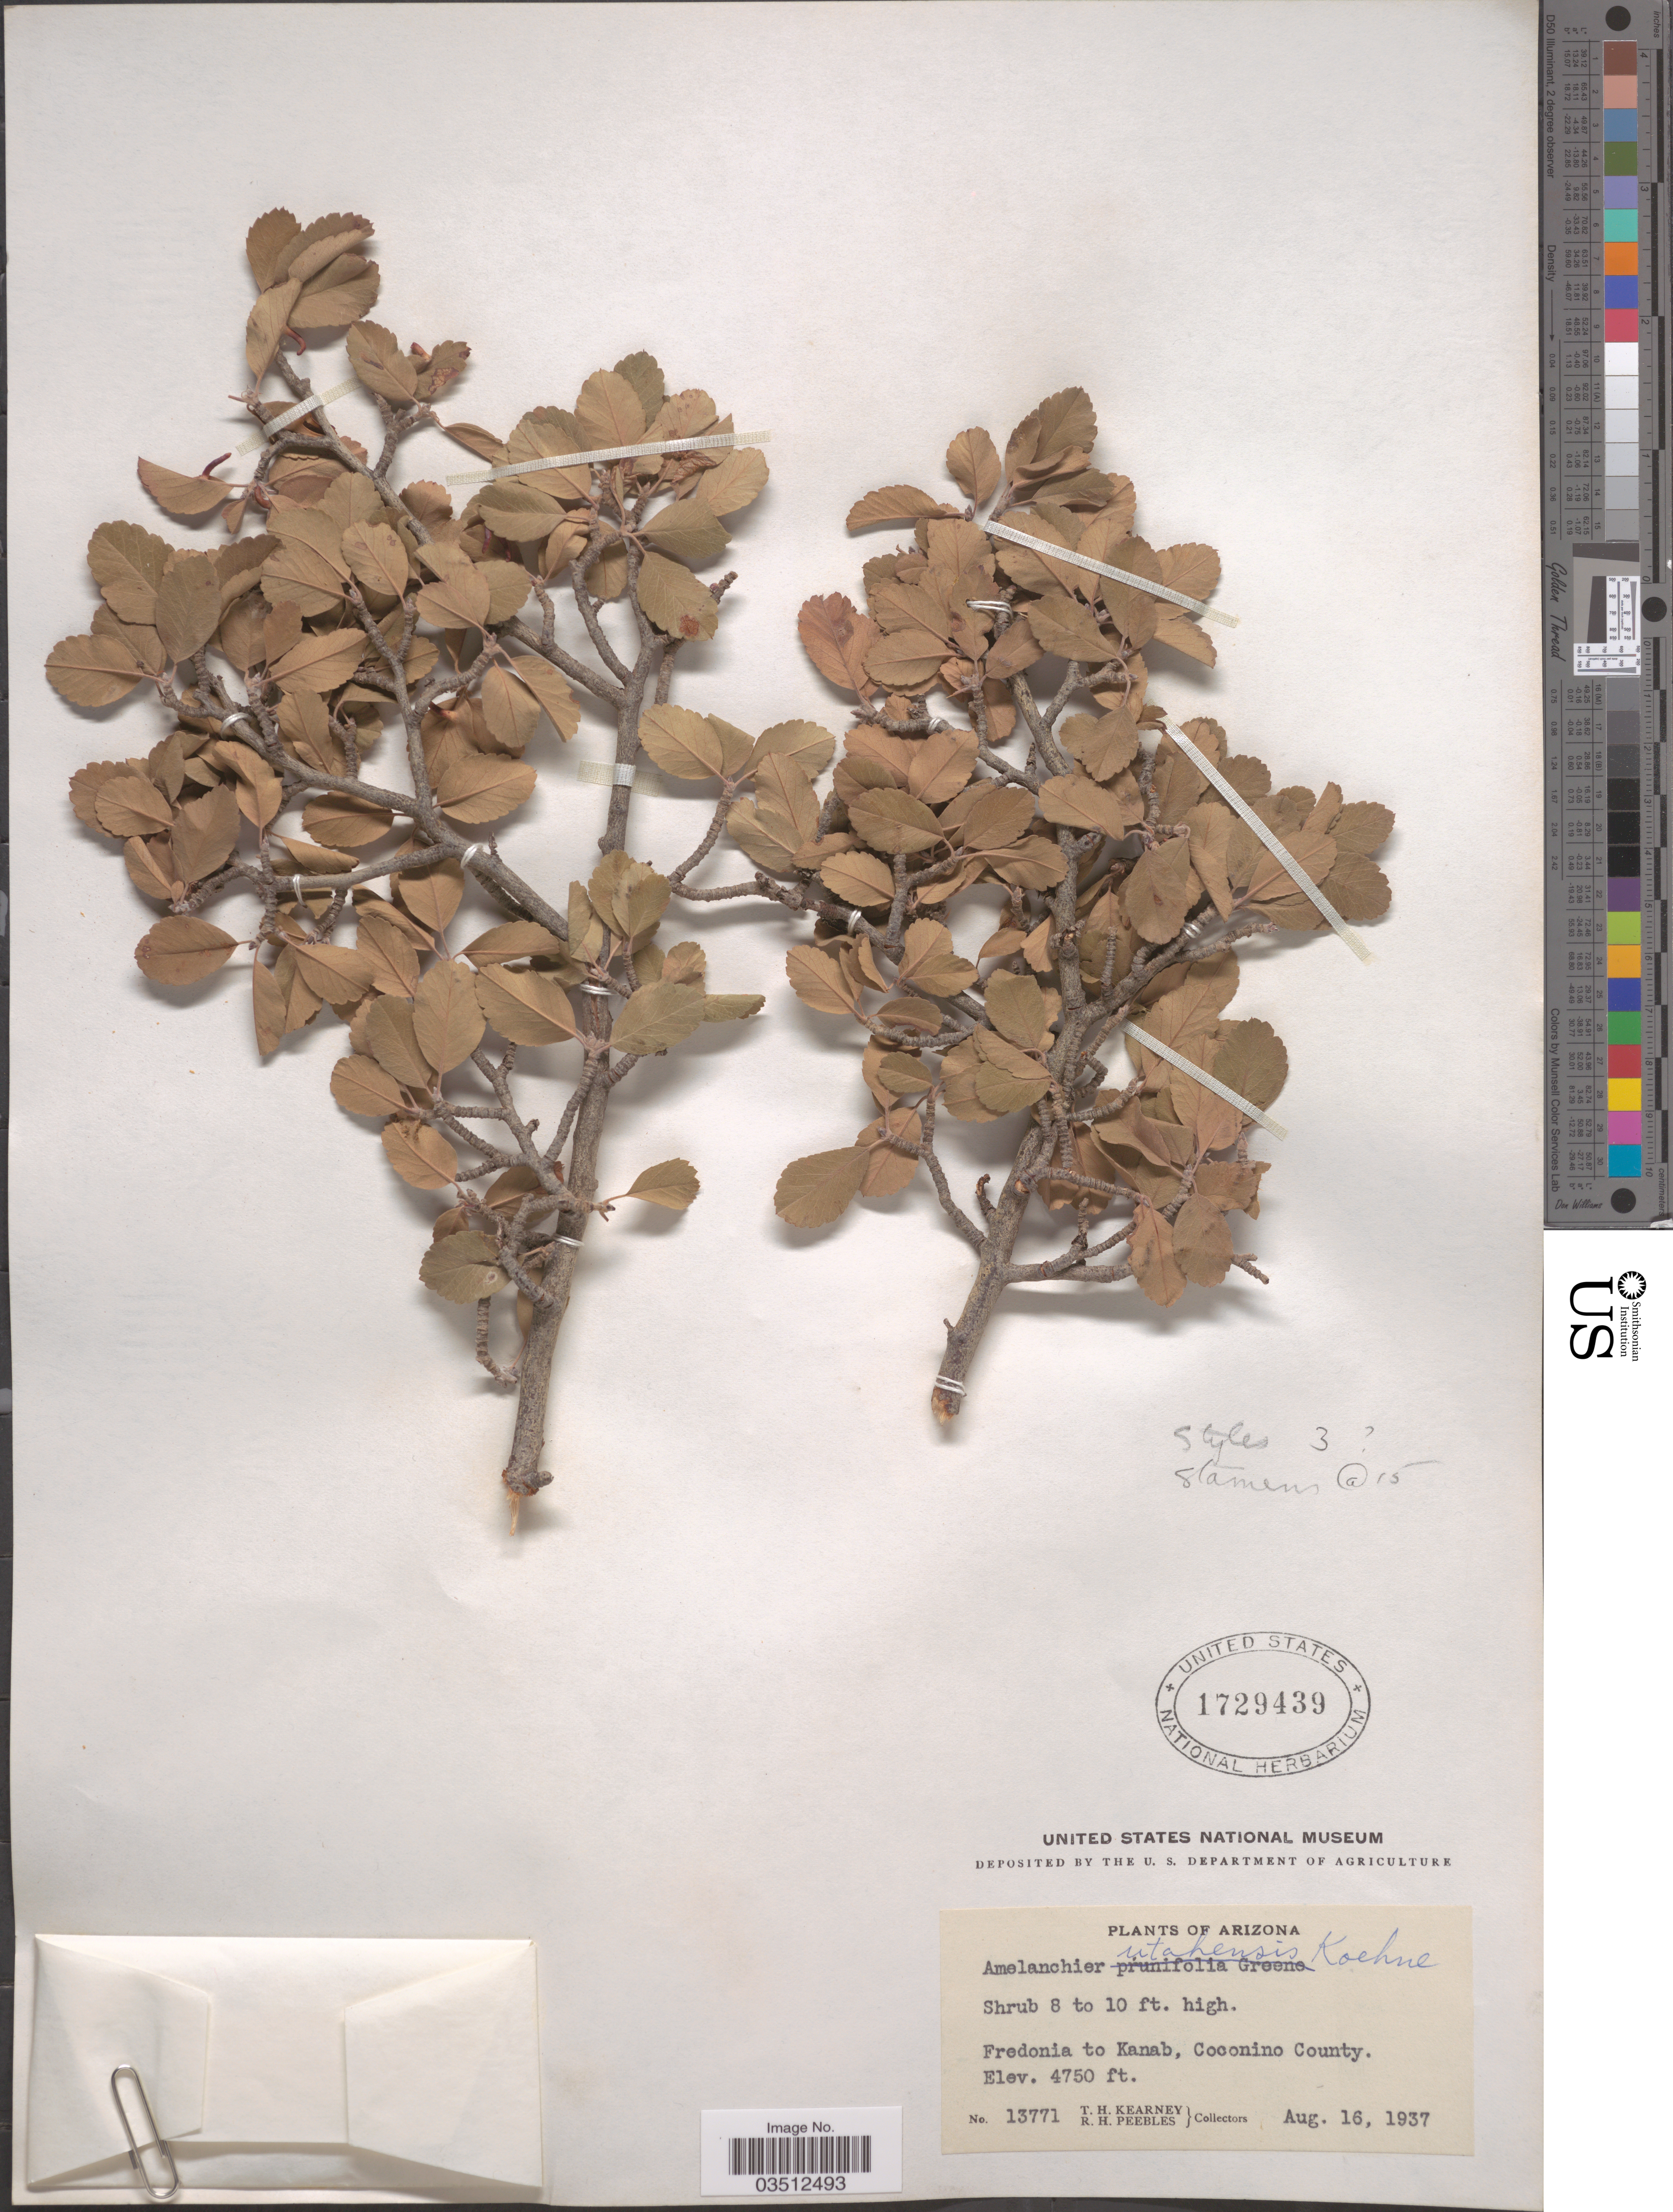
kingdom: Plantae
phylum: Tracheophyta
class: Magnoliopsida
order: Rosales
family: Rosaceae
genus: Amelanchier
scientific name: Amelanchier oreophila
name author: A. Nelson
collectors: T. H. Kearney & R. H. Peebles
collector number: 13771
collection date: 1937-08-16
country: United States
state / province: Arizona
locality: Fredonia to Kanab, Coconino County.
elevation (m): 1448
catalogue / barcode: US 1729439